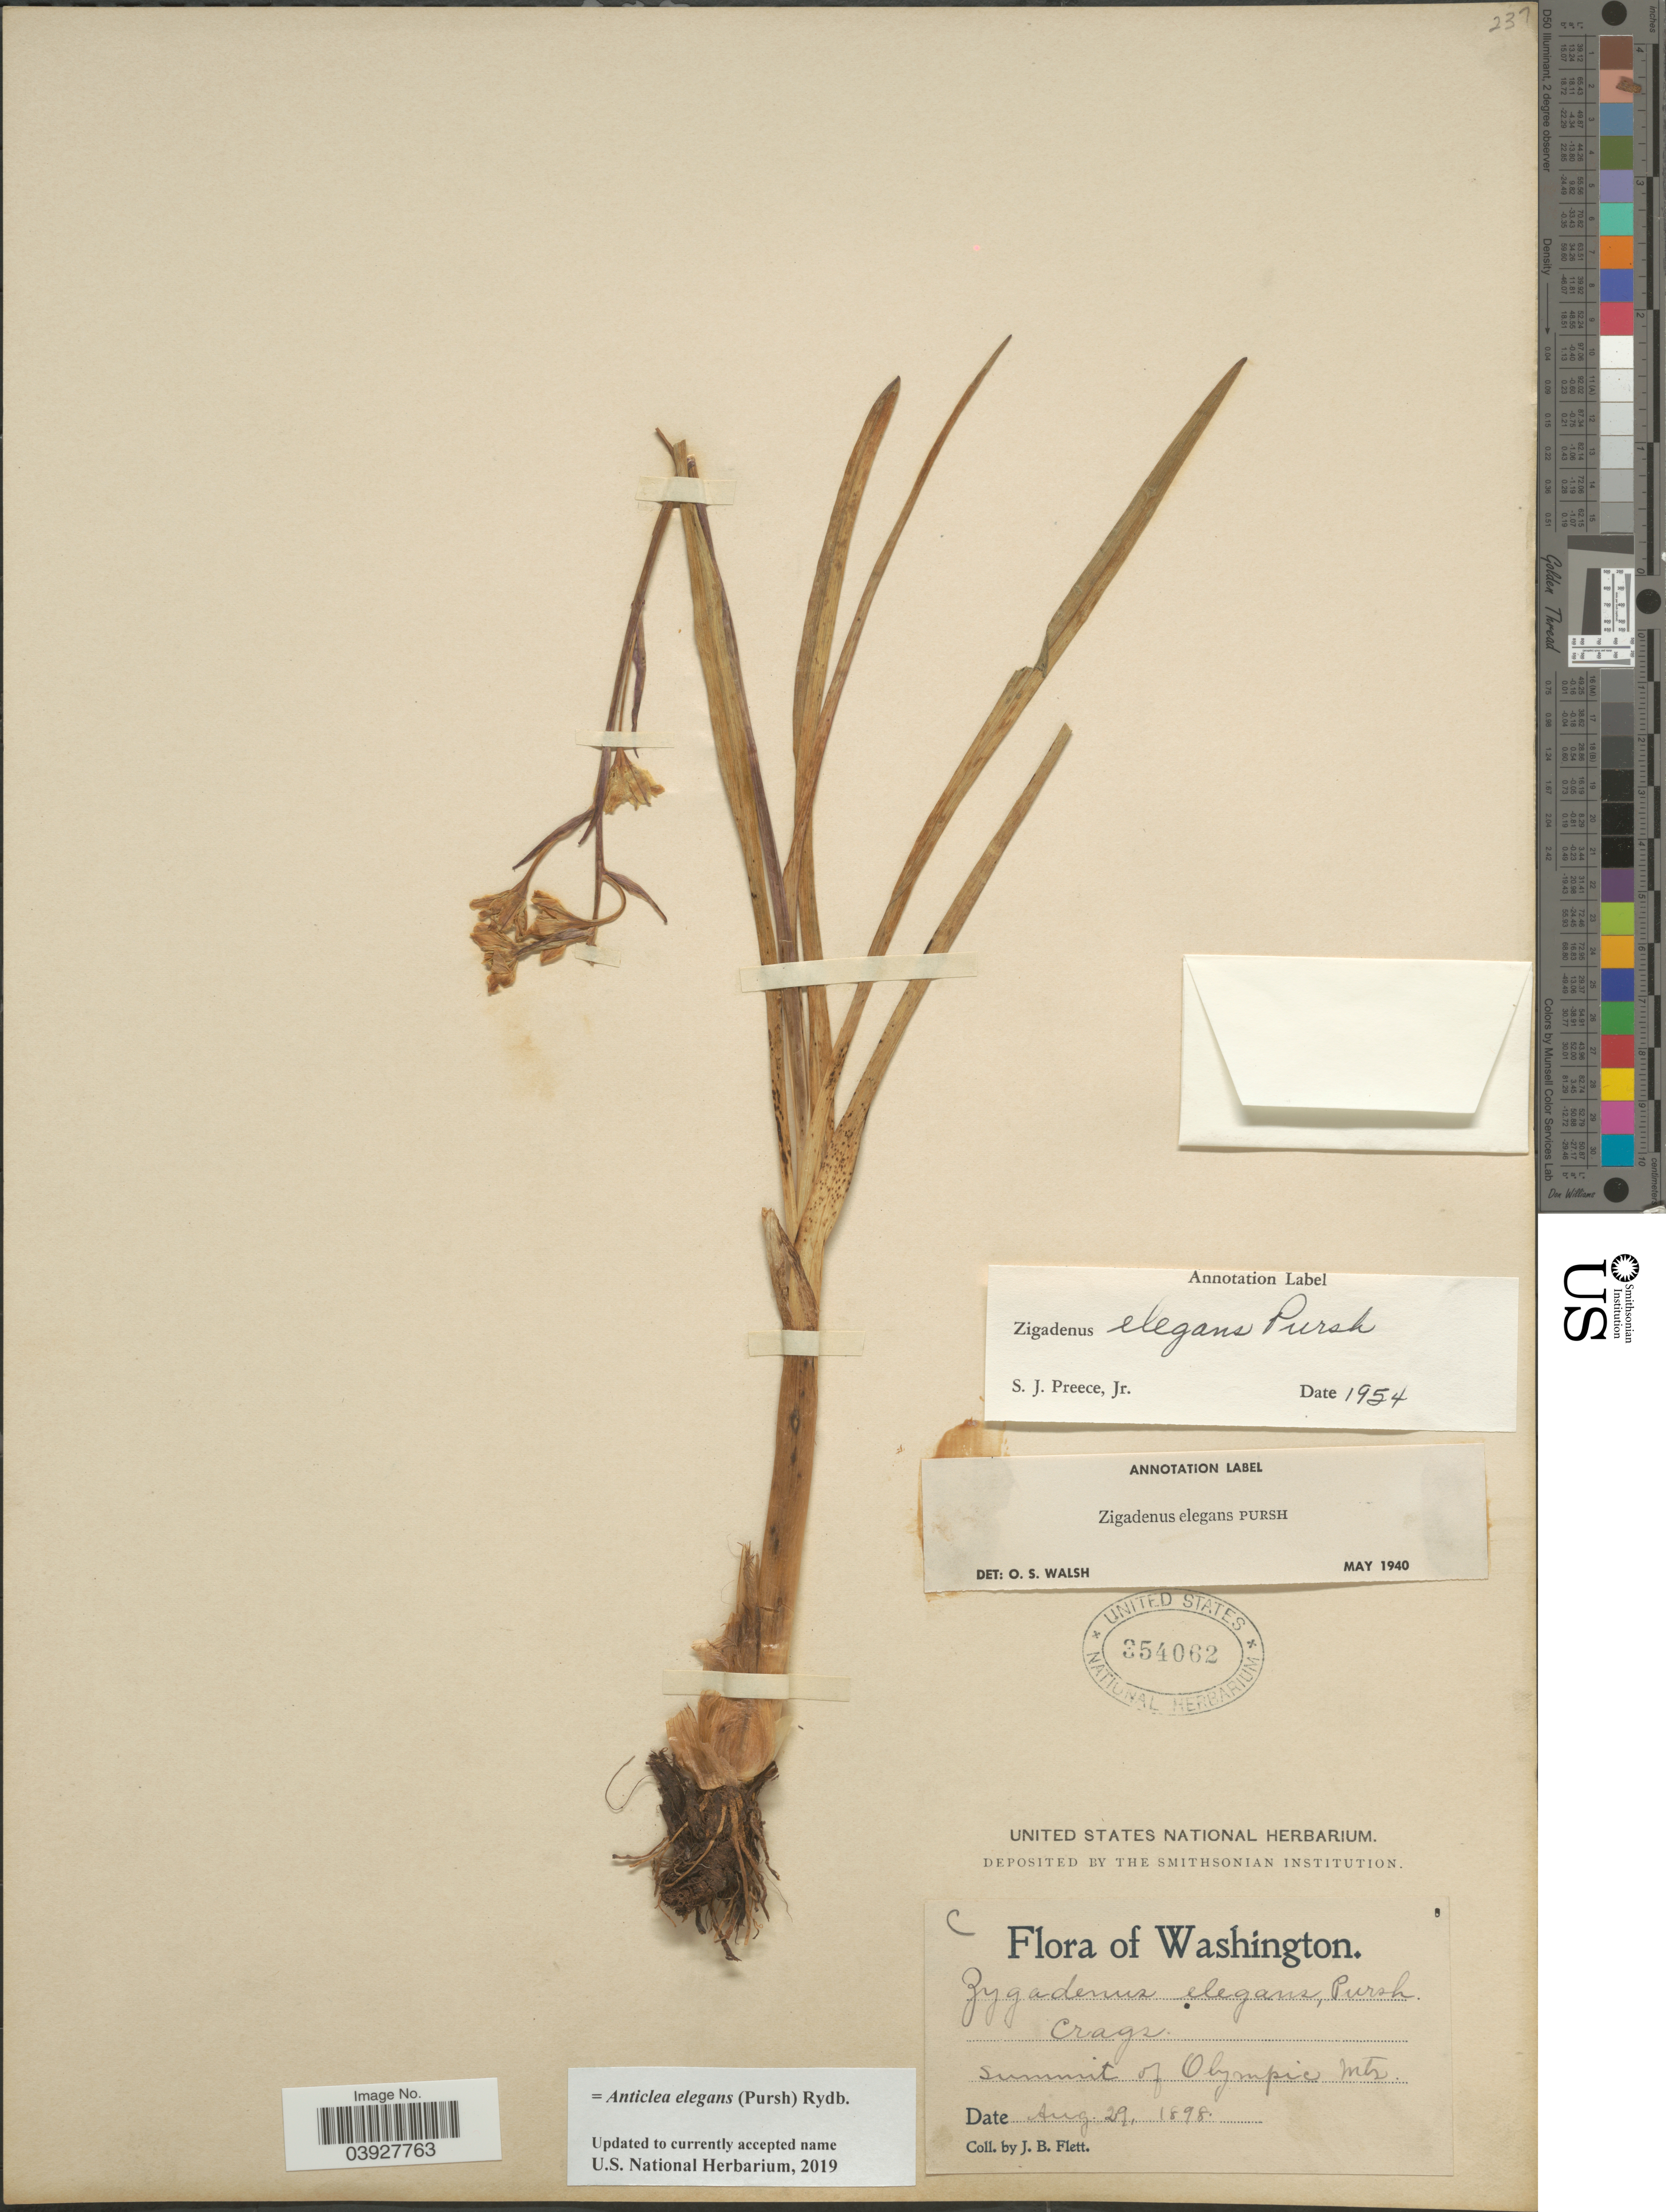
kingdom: Plantae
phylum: Tracheophyta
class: Liliopsida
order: Liliales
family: Melanthiaceae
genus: Anticlea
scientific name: Anticlea elegans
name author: (Pursh) Rydb.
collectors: J. Flett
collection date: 1898-08-29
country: United States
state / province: Washington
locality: Summit of Olympic Mts.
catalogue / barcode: US 354062